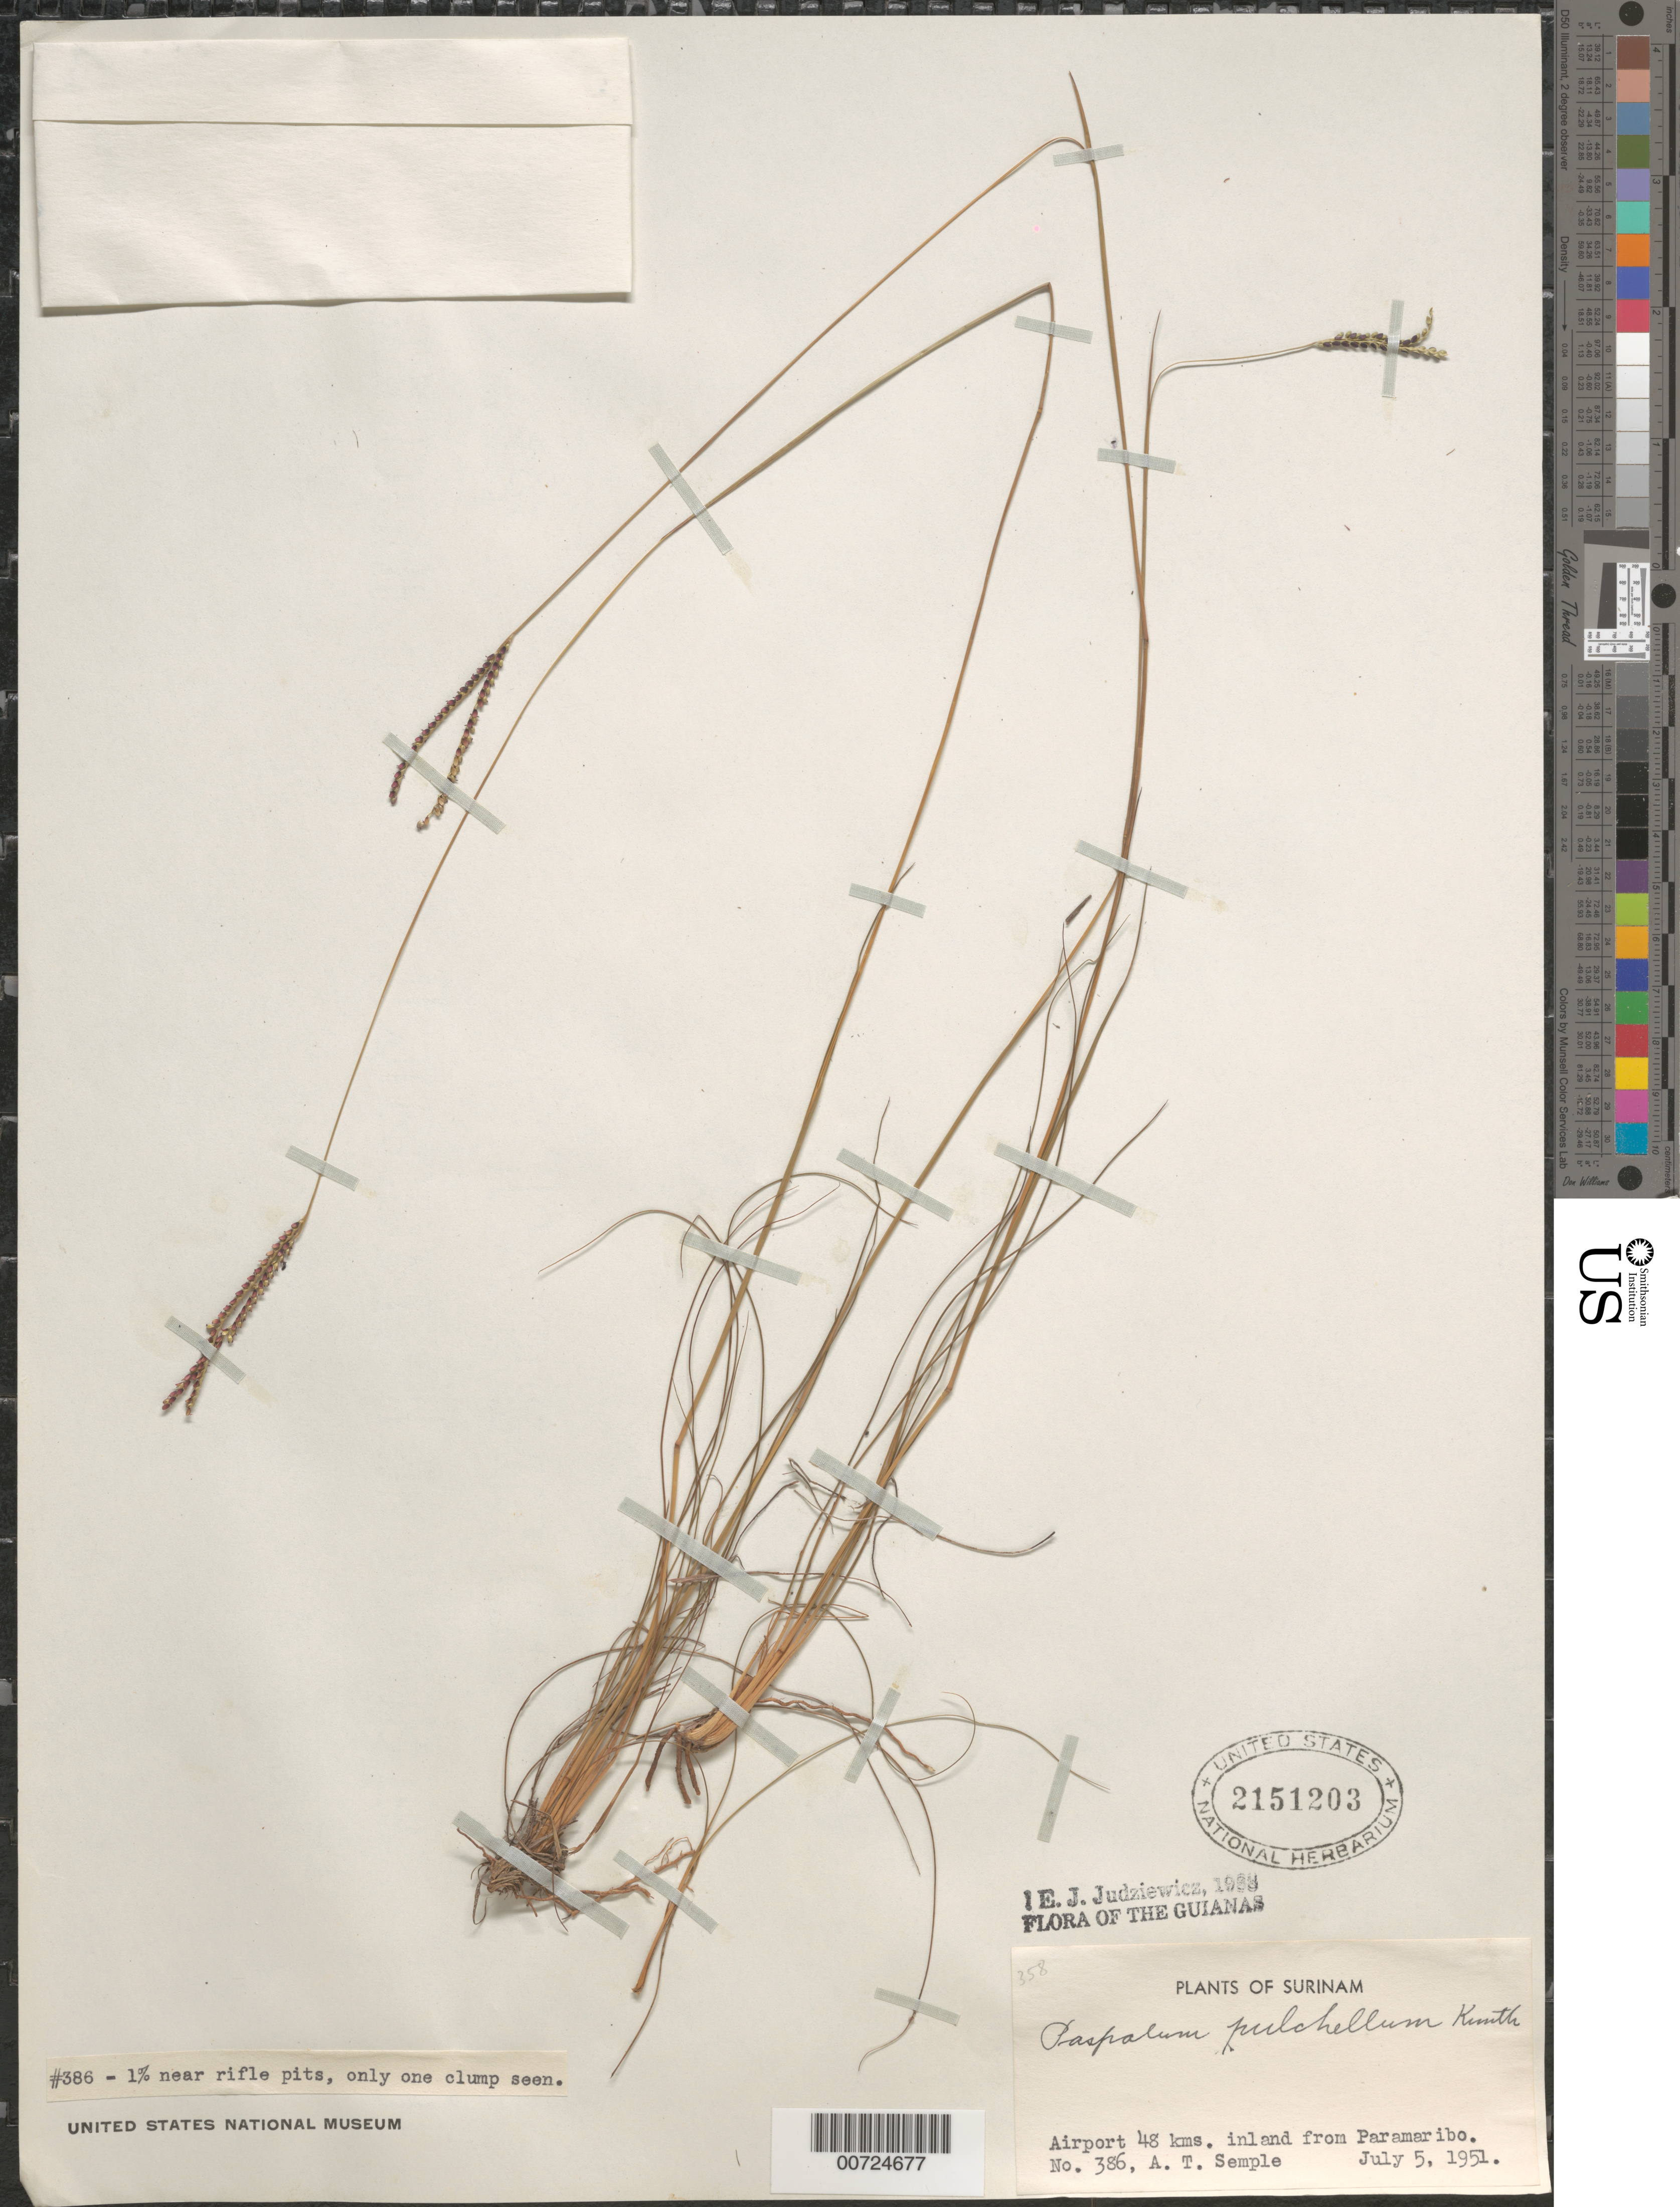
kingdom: Plantae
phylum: Tracheophyta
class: Liliopsida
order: Poales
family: Poaceae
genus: Paspalum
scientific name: Paspalum pulchellum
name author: Kunth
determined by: Judziewicz, E. J.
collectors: A. Semple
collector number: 386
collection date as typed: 5-Jul-51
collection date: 1951-07-05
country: Suriname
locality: Paramaribo, airport, 48 km inland from Paramaribo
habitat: near rifle pits, only one clump seen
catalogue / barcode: US 2151203